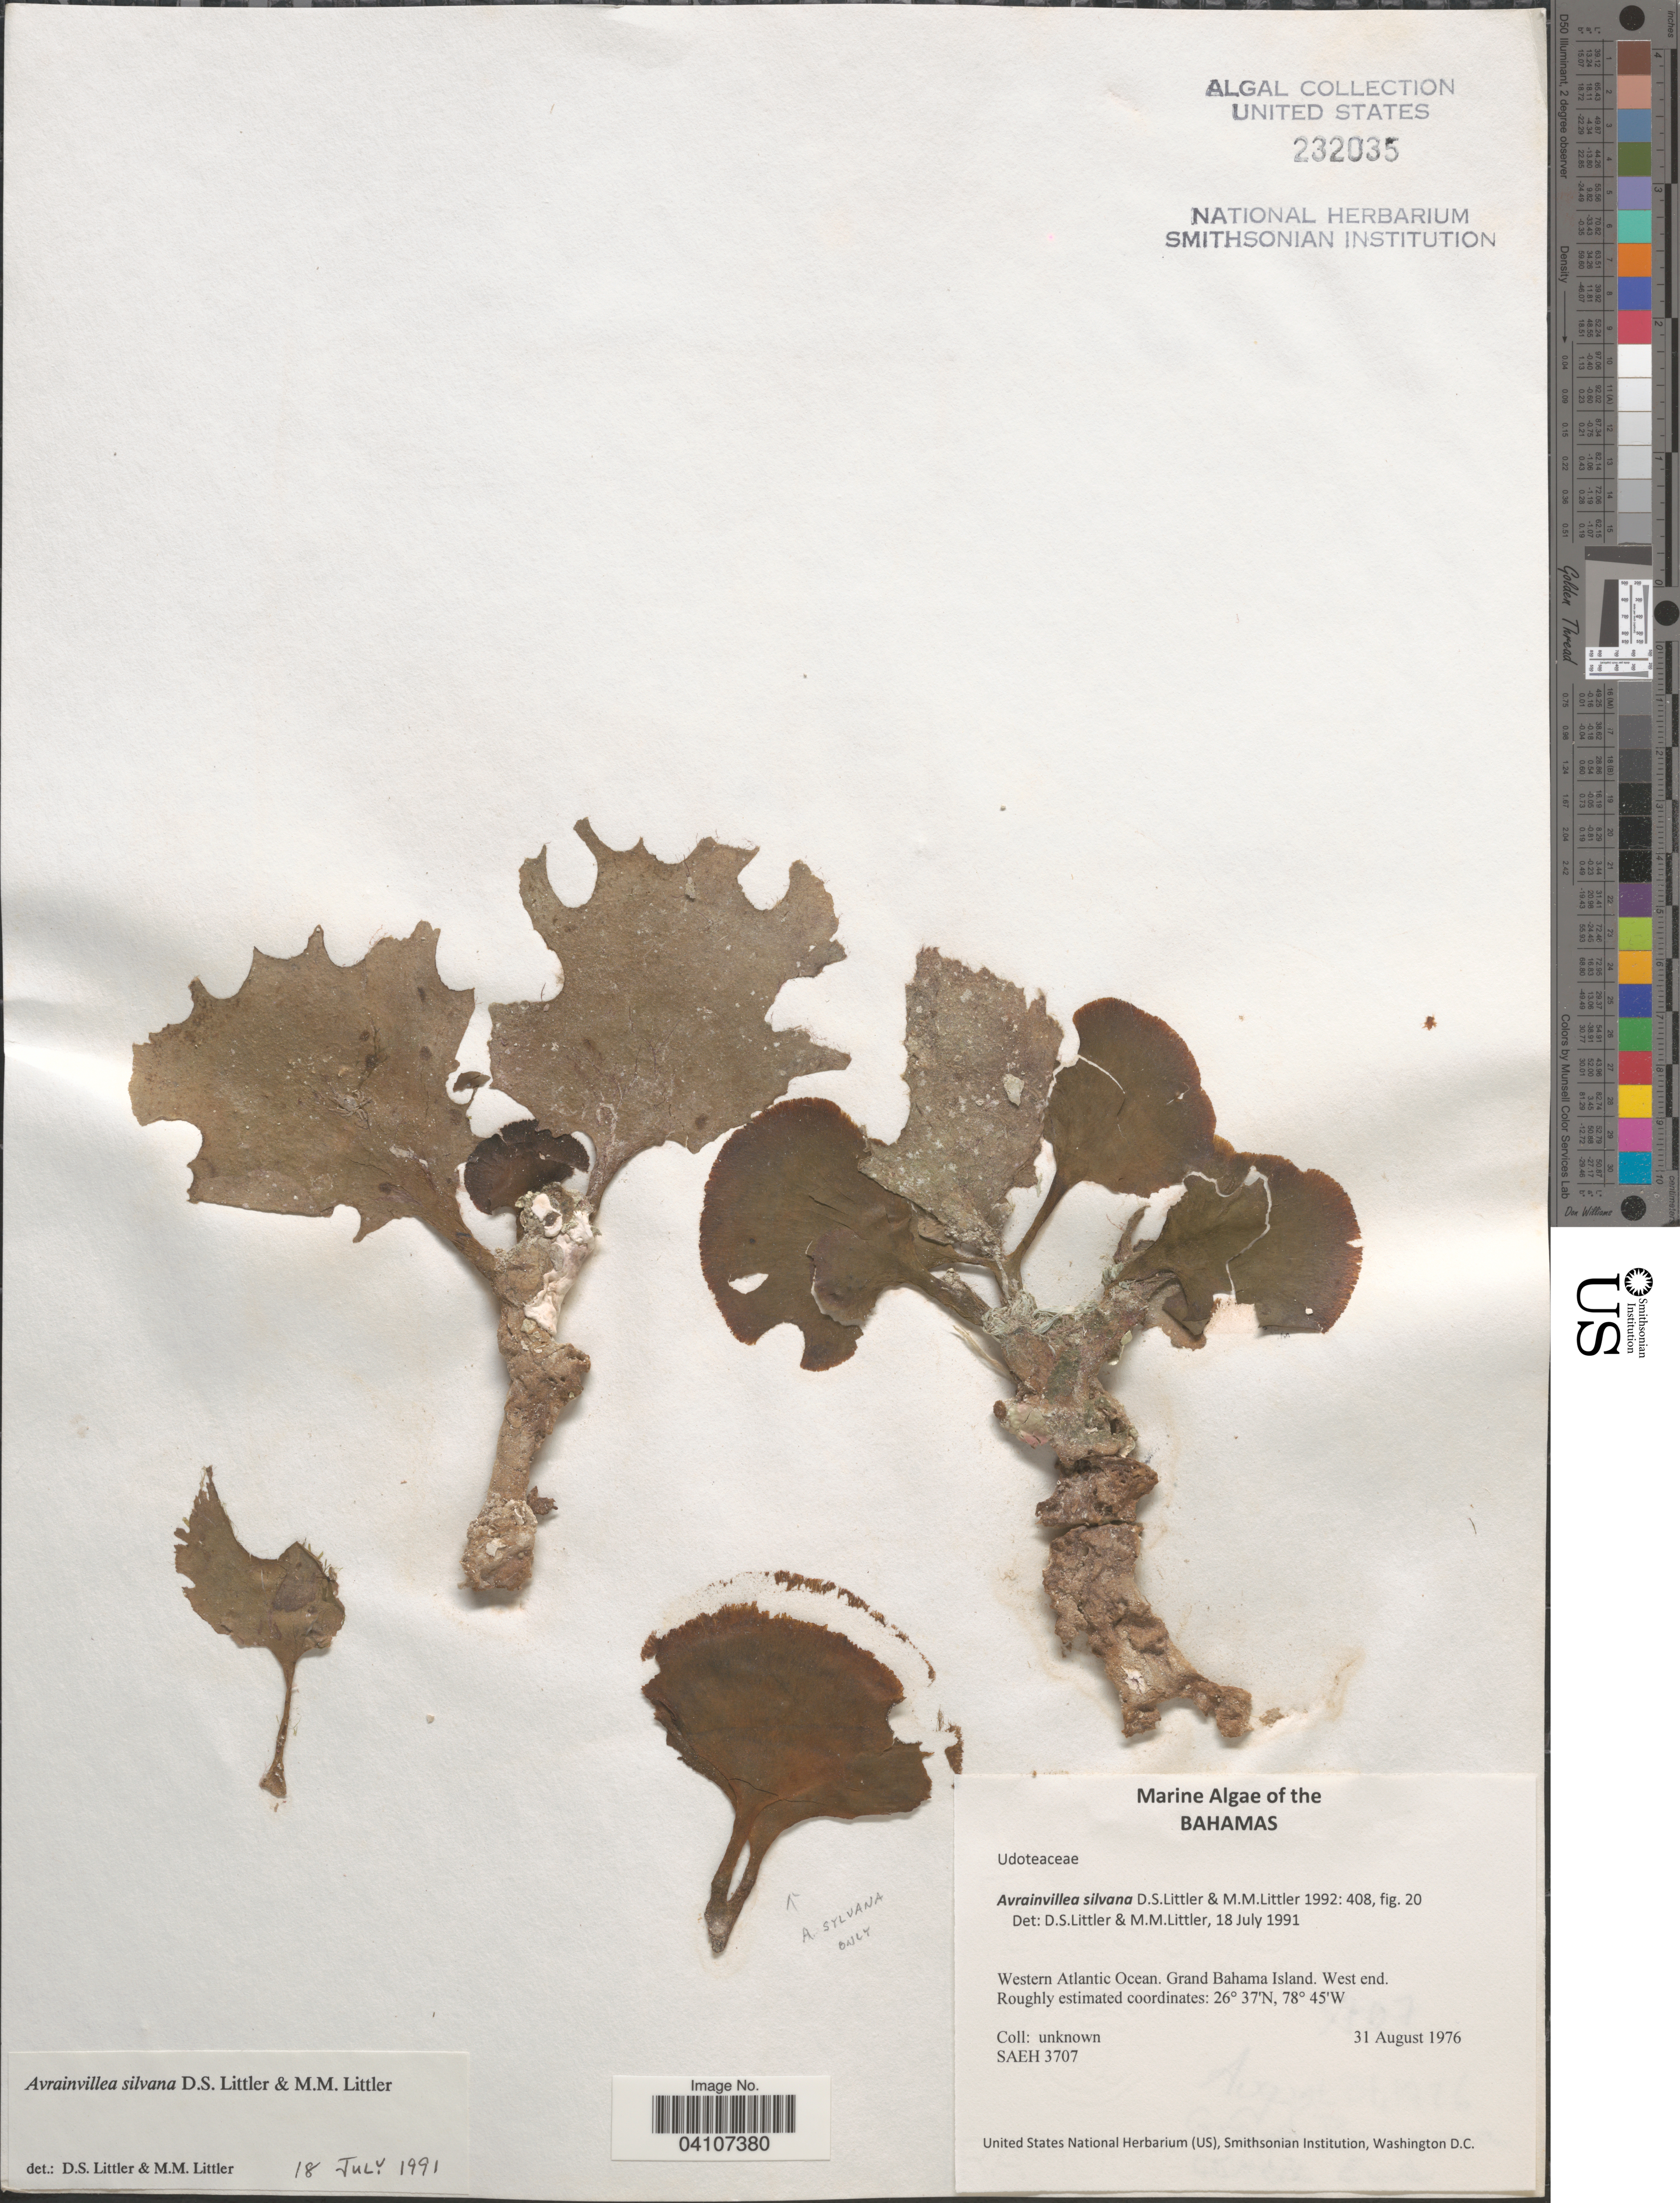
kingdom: Plantae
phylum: Chlorophyta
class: Ulvophyceae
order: Bryopsidales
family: Dichotomosiphonaceae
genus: Avrainvillea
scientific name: Avrainvillea silvana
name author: D.S. Littler & Littler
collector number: SAEH 3707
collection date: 1976-08-31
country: Bahamas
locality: Western Atlantic Ocean. Grand Bahama Island. West end.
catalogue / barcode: US 232035